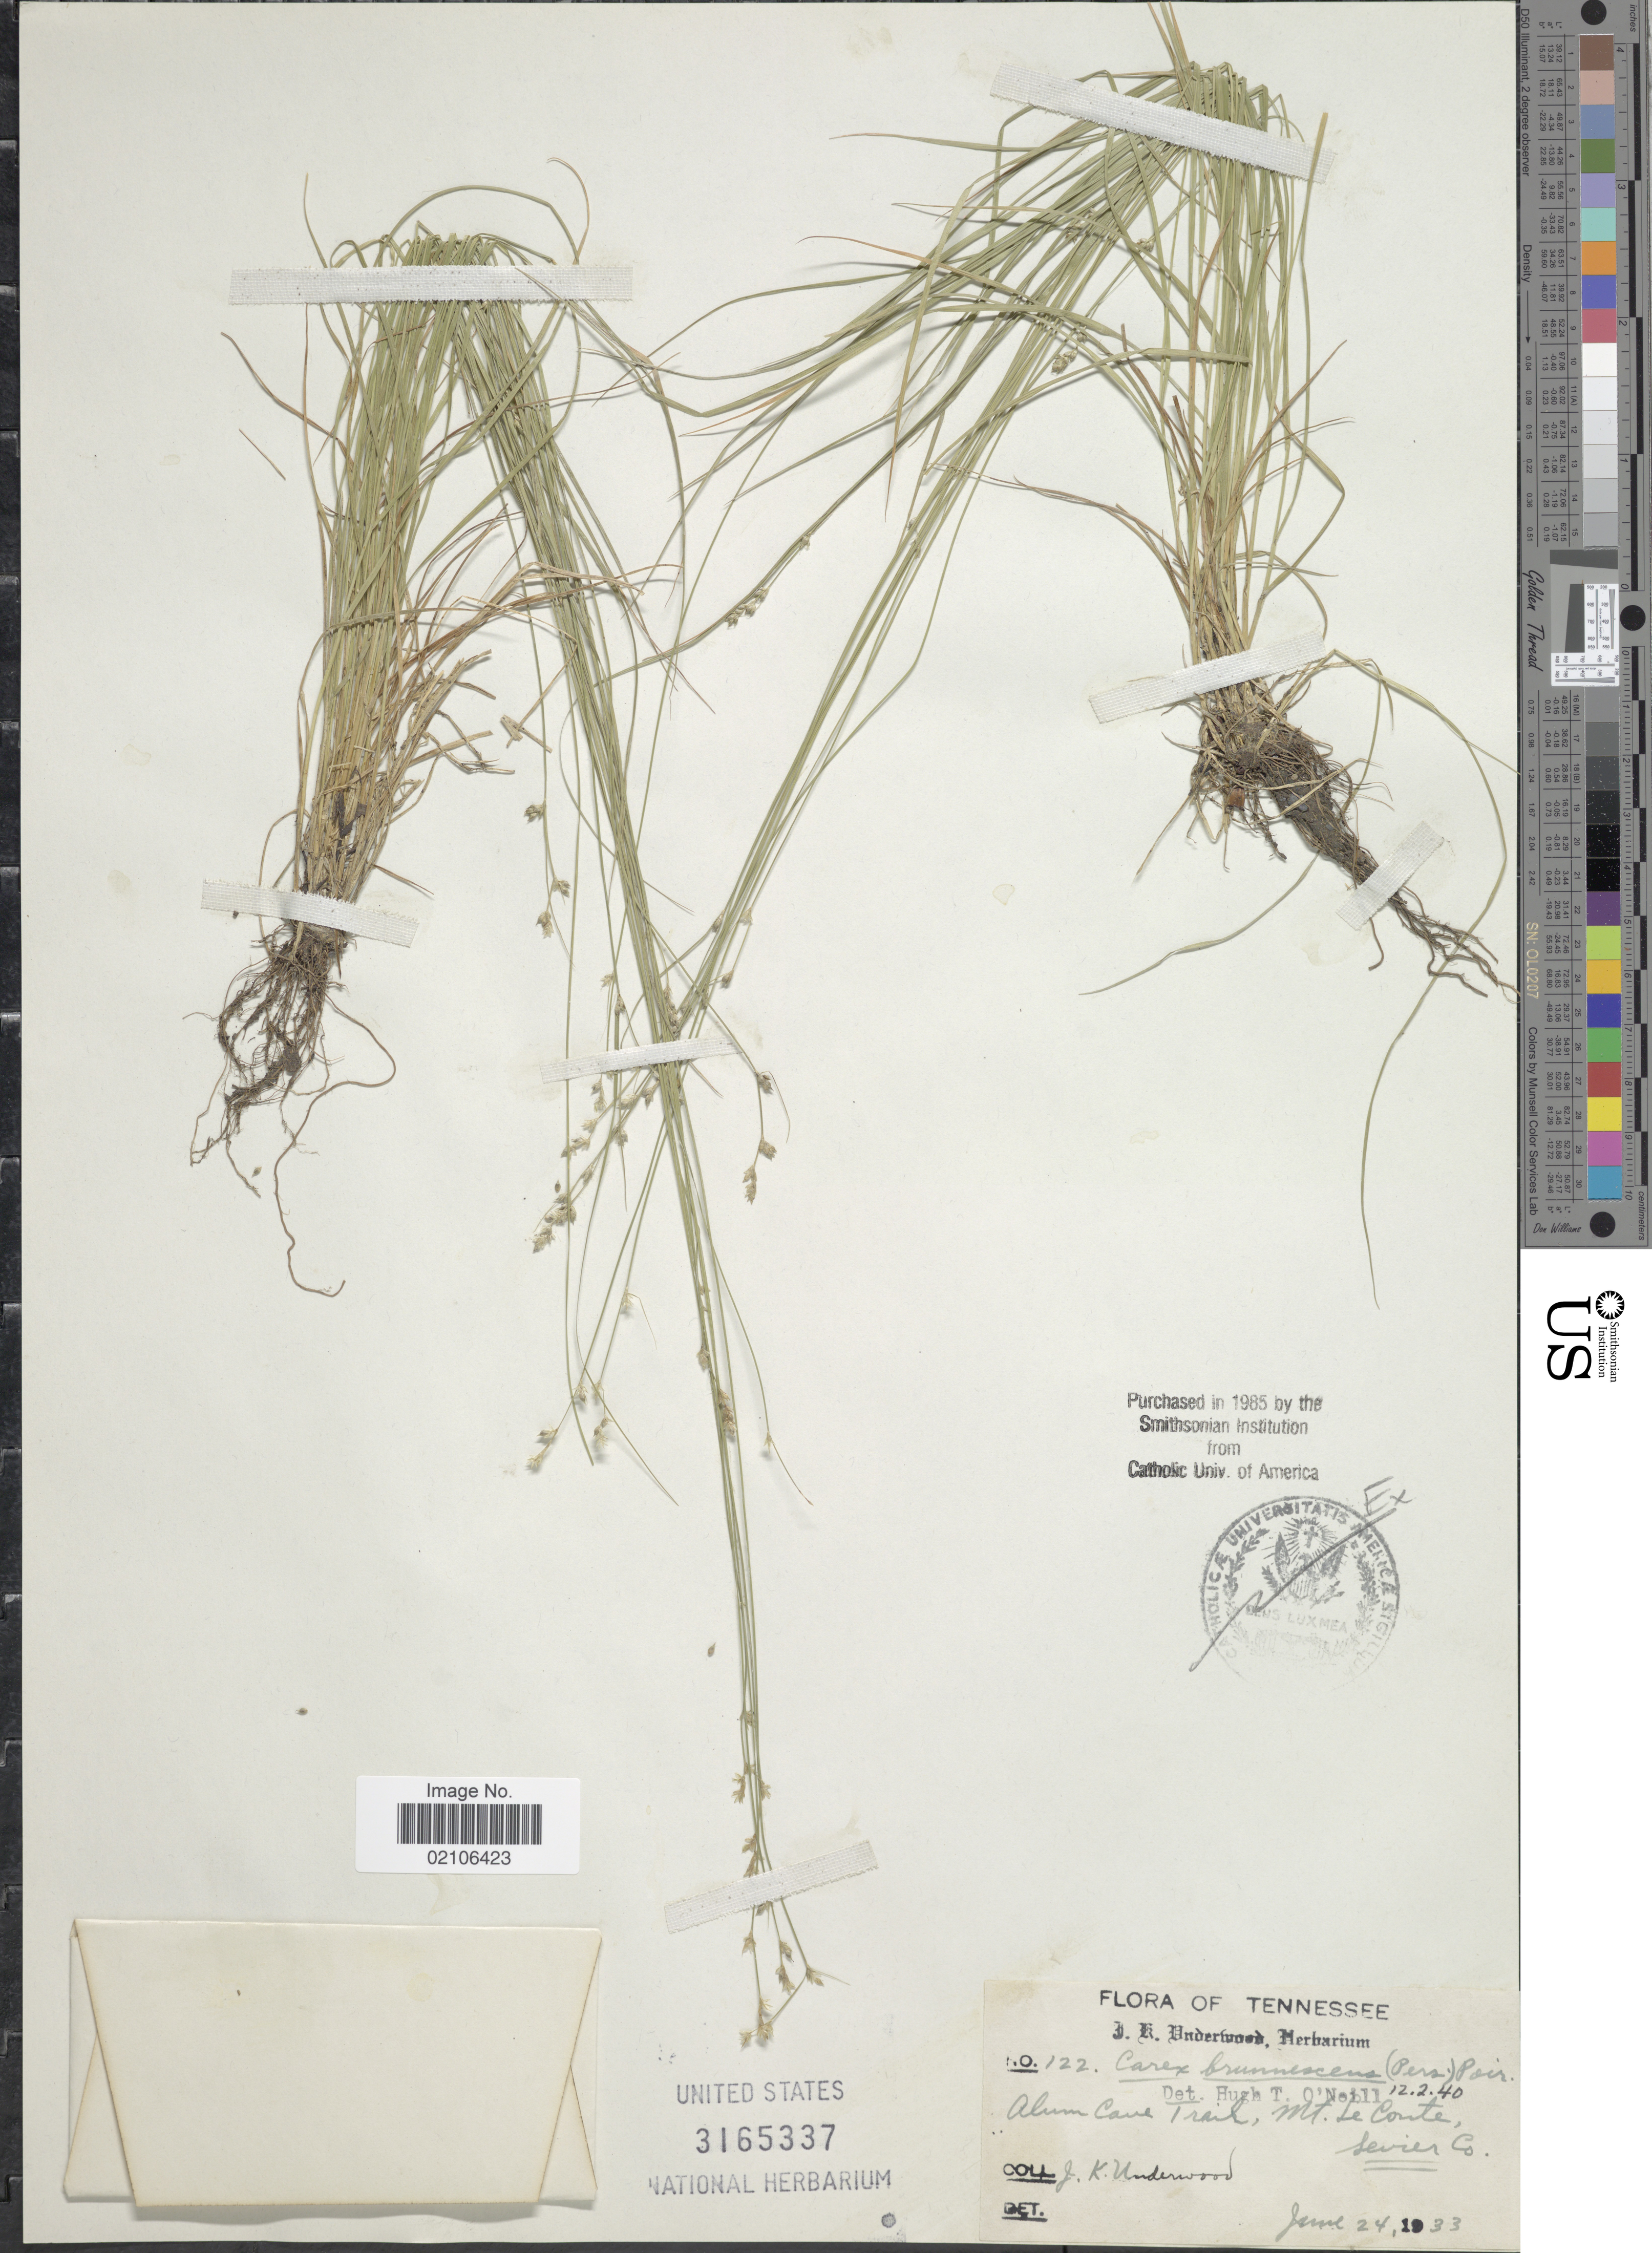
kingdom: Plantae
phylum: Tracheophyta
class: Liliopsida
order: Poales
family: Cyperaceae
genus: Carex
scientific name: Carex brunnescens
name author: (Pers.) Poir.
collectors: J. K. Underwood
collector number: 122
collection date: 1933-06-24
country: United States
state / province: Tennessee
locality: Alum Cave Trail, Mt. Le Conte, Sevier Co.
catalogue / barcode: US 3165337